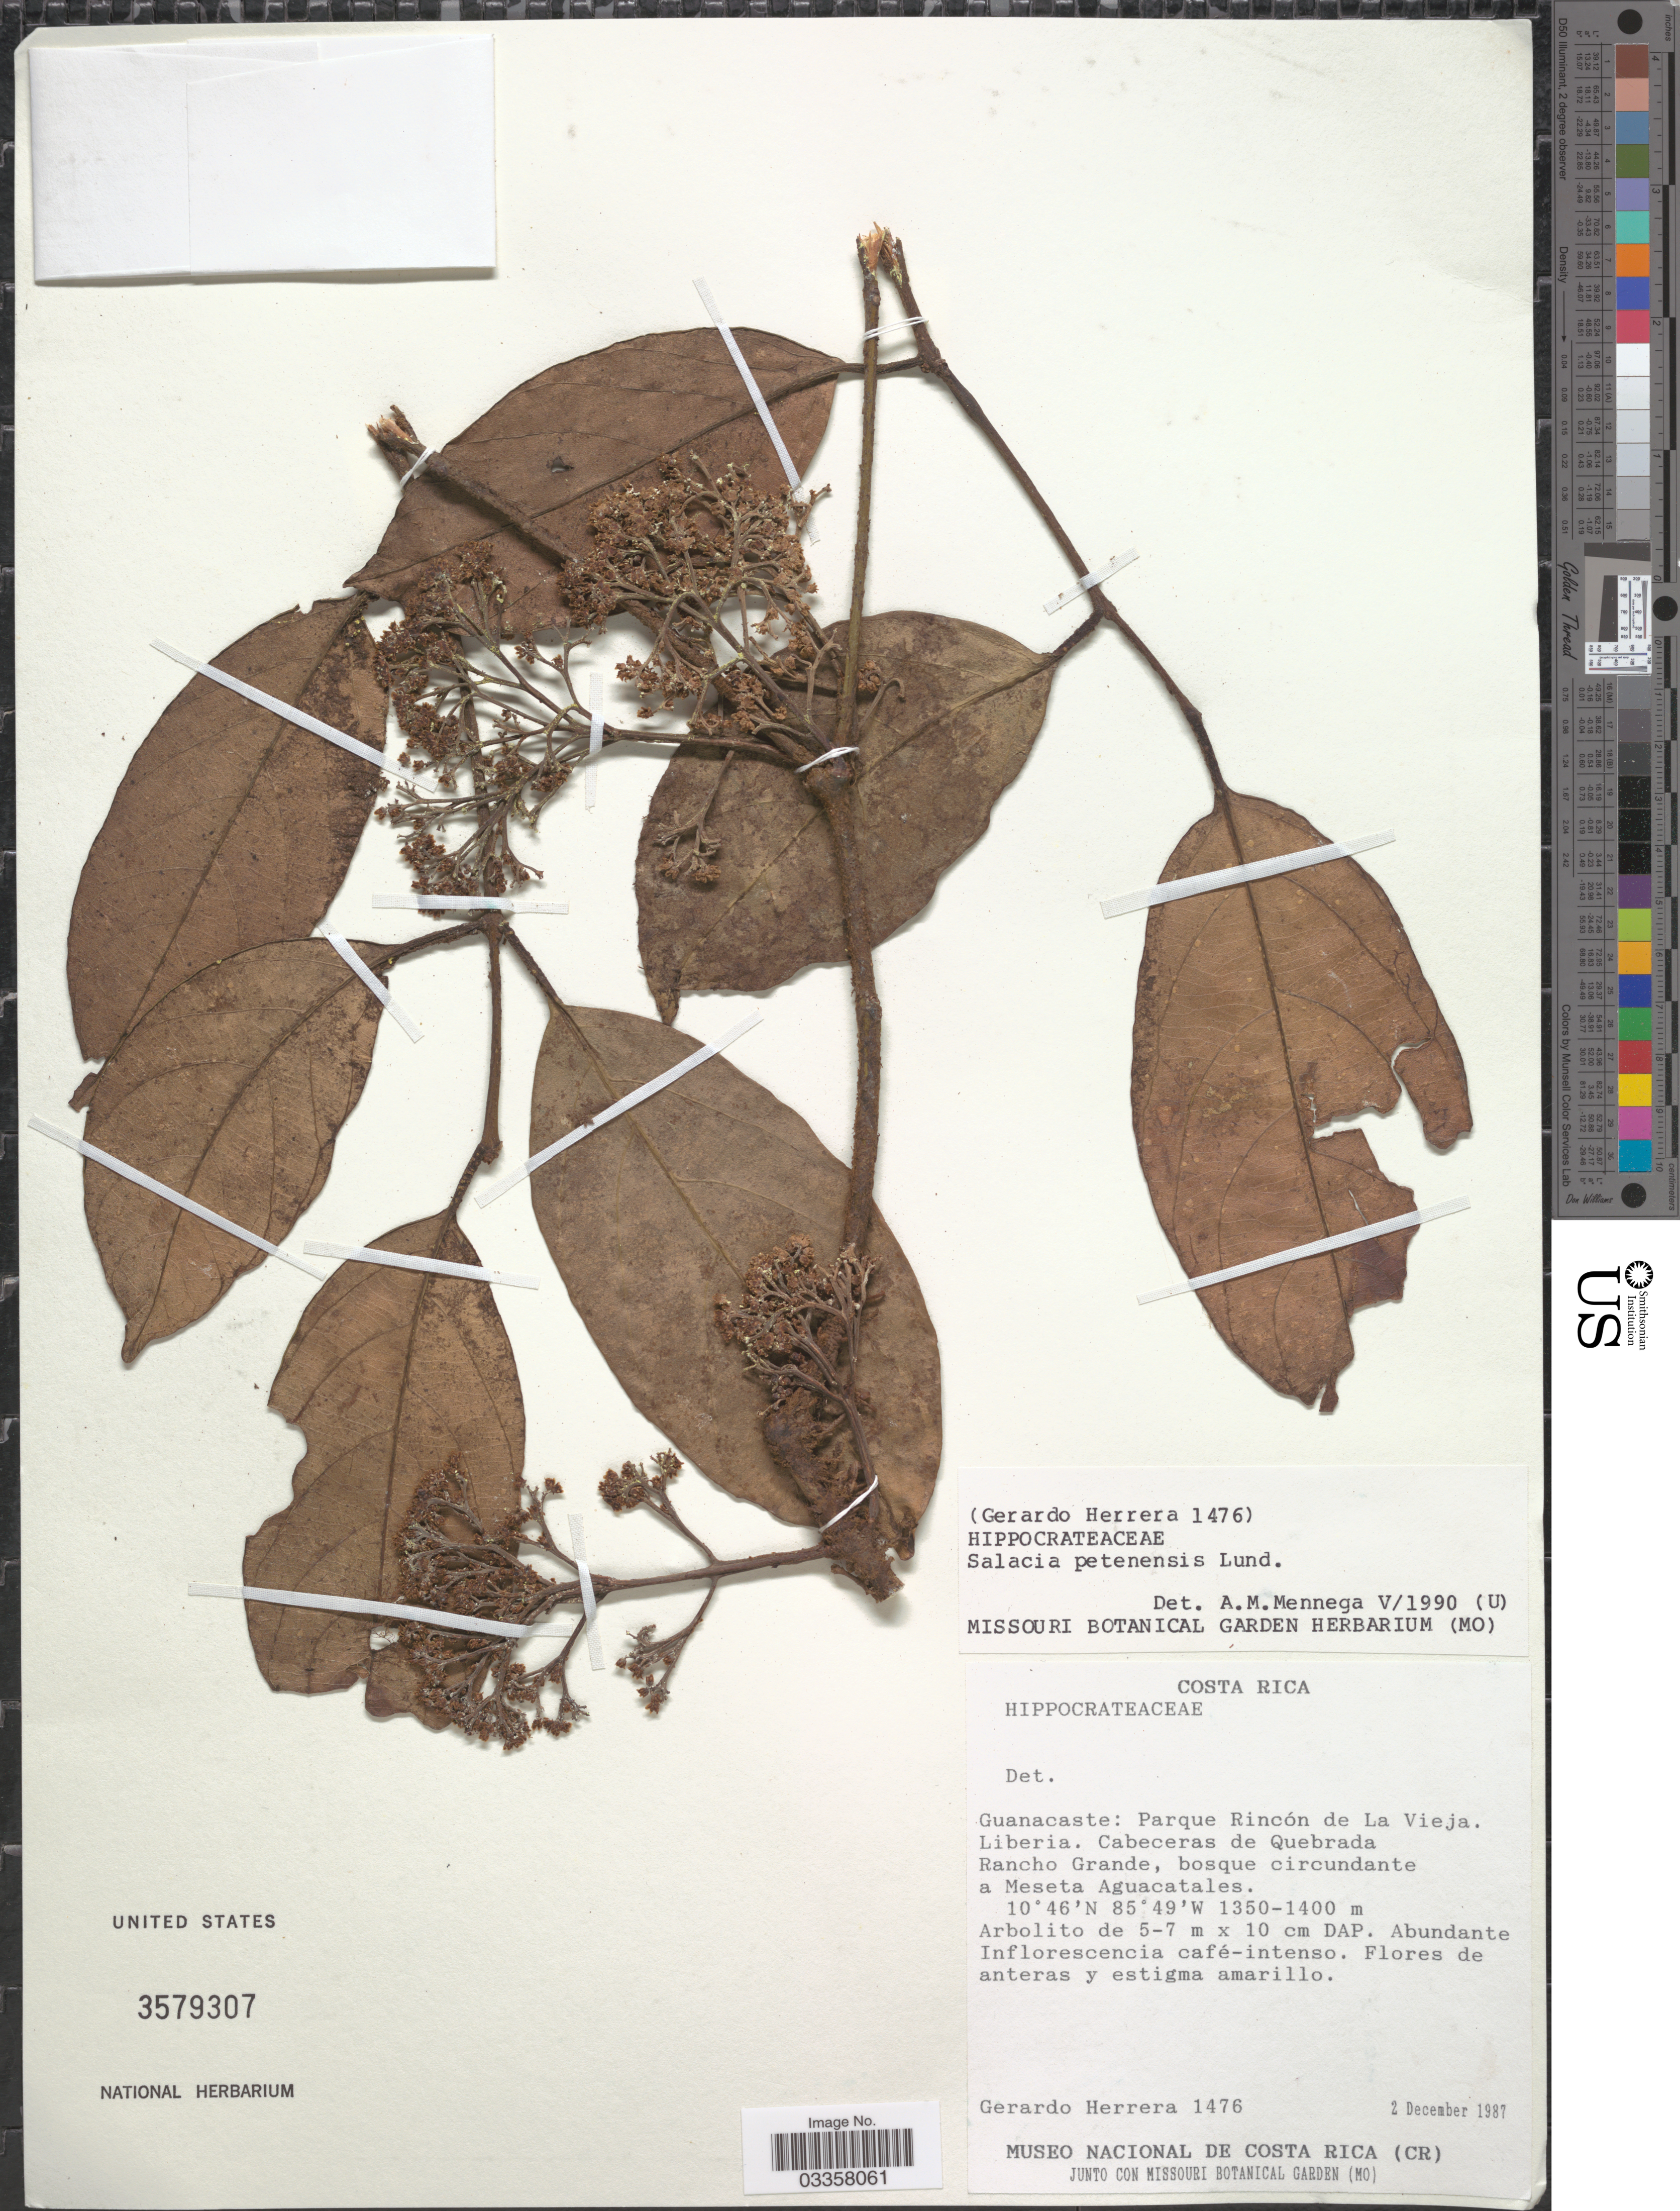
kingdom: Plantae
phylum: Tracheophyta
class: Magnoliopsida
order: Celastrales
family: Celastraceae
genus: Salacia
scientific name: Salacia petenensis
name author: Lundell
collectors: G. Herrera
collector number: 1476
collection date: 1987-12-02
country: Costa Rica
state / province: Guanacaste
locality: Parque Rincón de La Vieja. Liberia. Cabeceras de Quebrada Rancho Grande, bosque circundante a Meseta Aguacatales.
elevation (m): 1350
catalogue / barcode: US 3579307